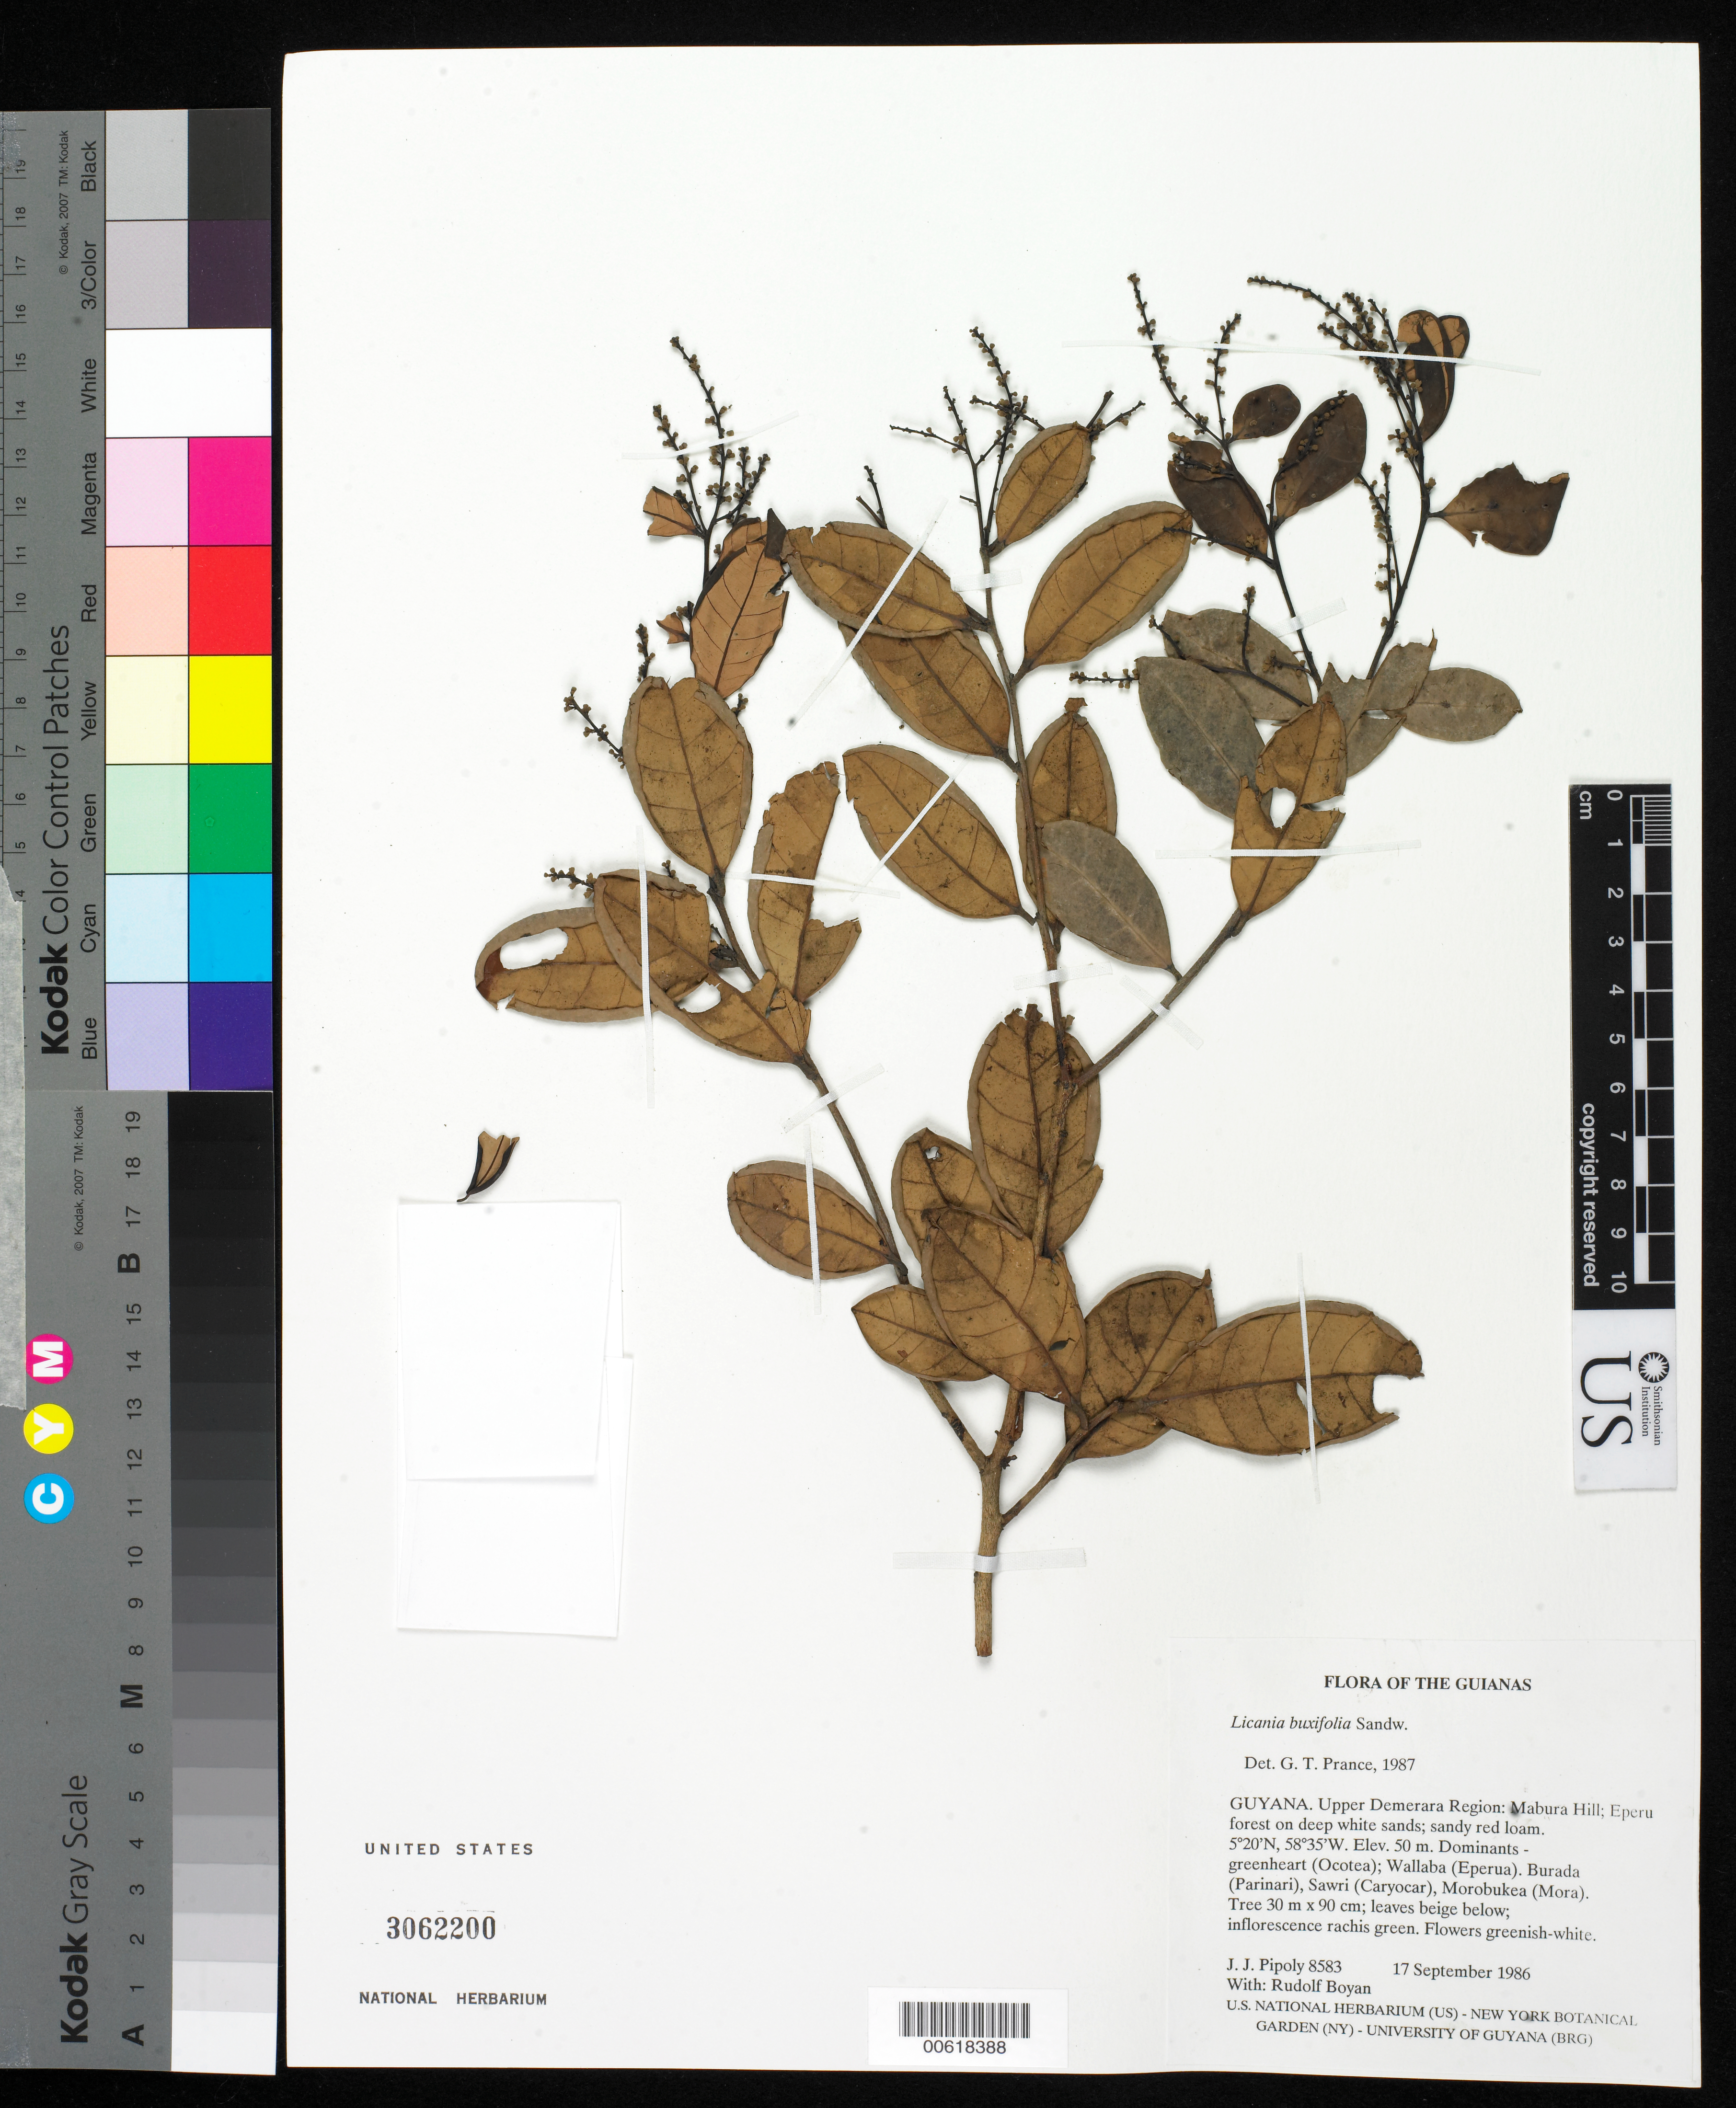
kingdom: Plantae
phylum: Tracheophyta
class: Magnoliopsida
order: Malpighiales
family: Chrysobalanaceae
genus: Licania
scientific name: Licania buxifolia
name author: Sandwith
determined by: Prance, G. T.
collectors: J. J. Pipoly & R. Boyan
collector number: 8583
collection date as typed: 17 September 1986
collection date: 1986-09-17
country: Guyana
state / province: U. Demerara-Berbice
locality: Mabura Hill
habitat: Eperua forest on deep white sands; sandy red loam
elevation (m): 50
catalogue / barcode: US 3062200